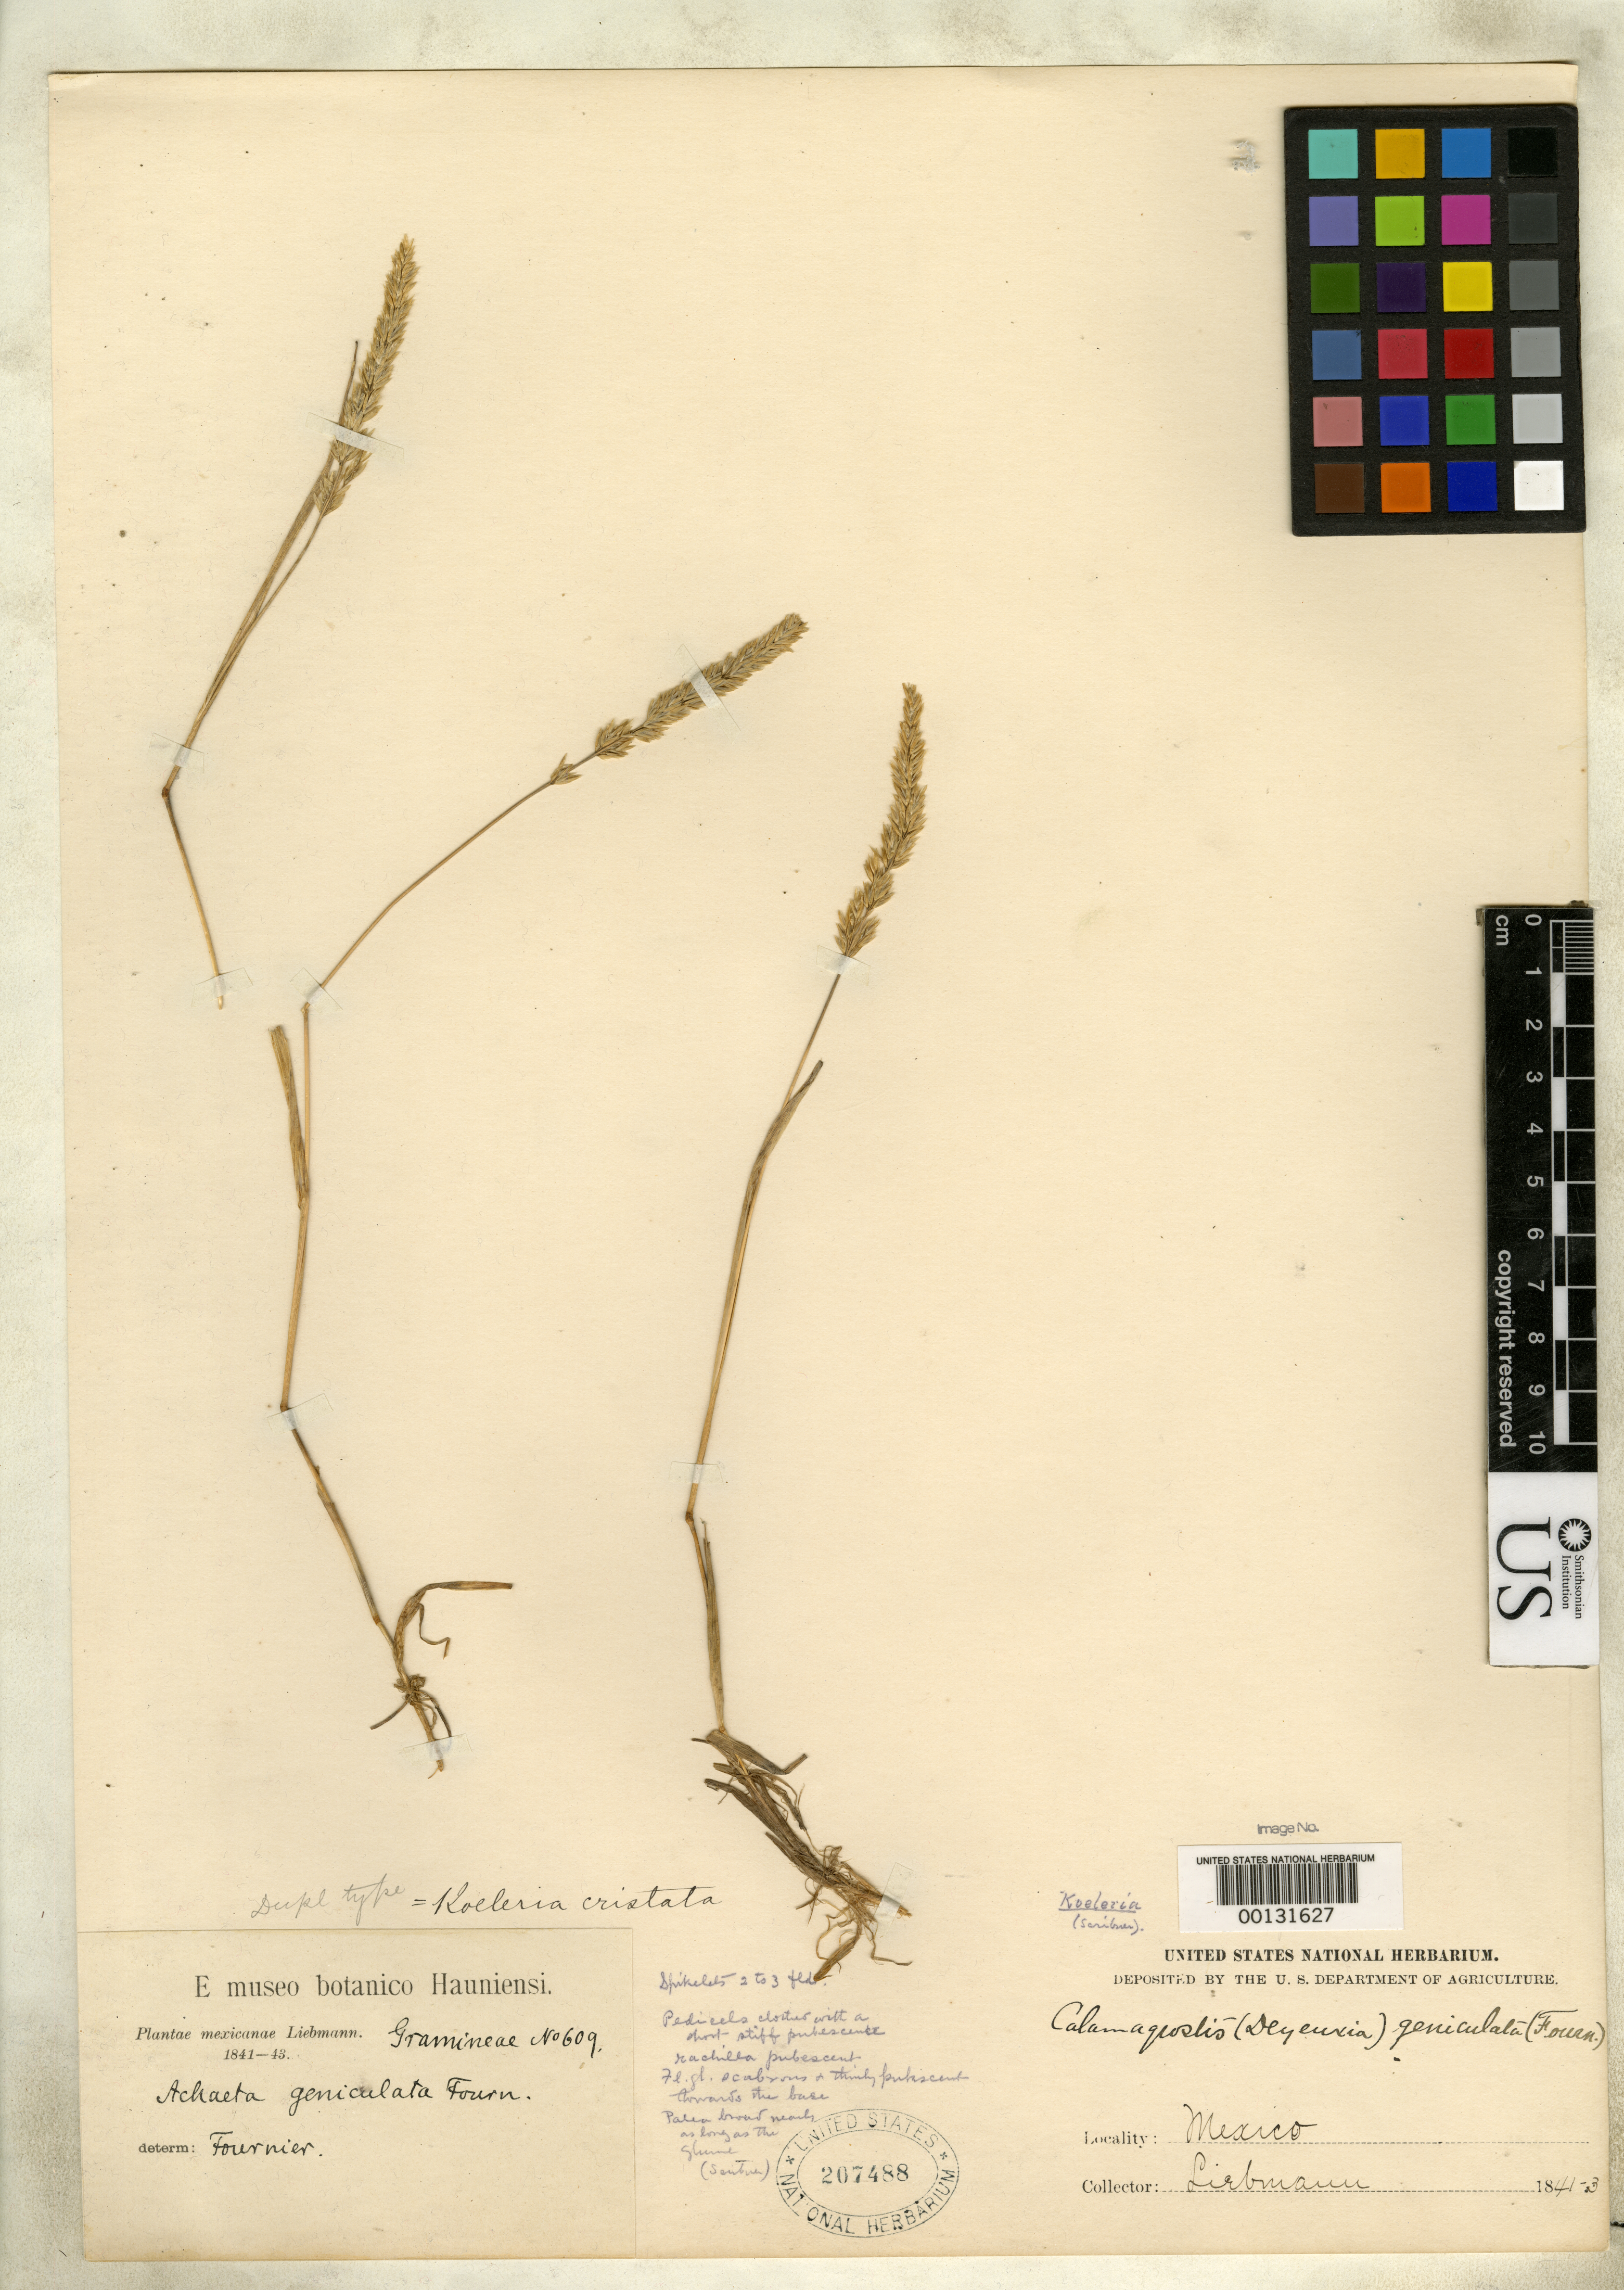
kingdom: Plantae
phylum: Tracheophyta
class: Liliopsida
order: Poales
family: Poaceae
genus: Achaeta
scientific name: Achaeta geniculata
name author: E. Fourn.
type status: Isotype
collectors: F. M. Liebmann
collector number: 609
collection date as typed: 1841 to -- --- 1843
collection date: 1841/1843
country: Mexico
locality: Absqueloco.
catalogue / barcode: US 207488